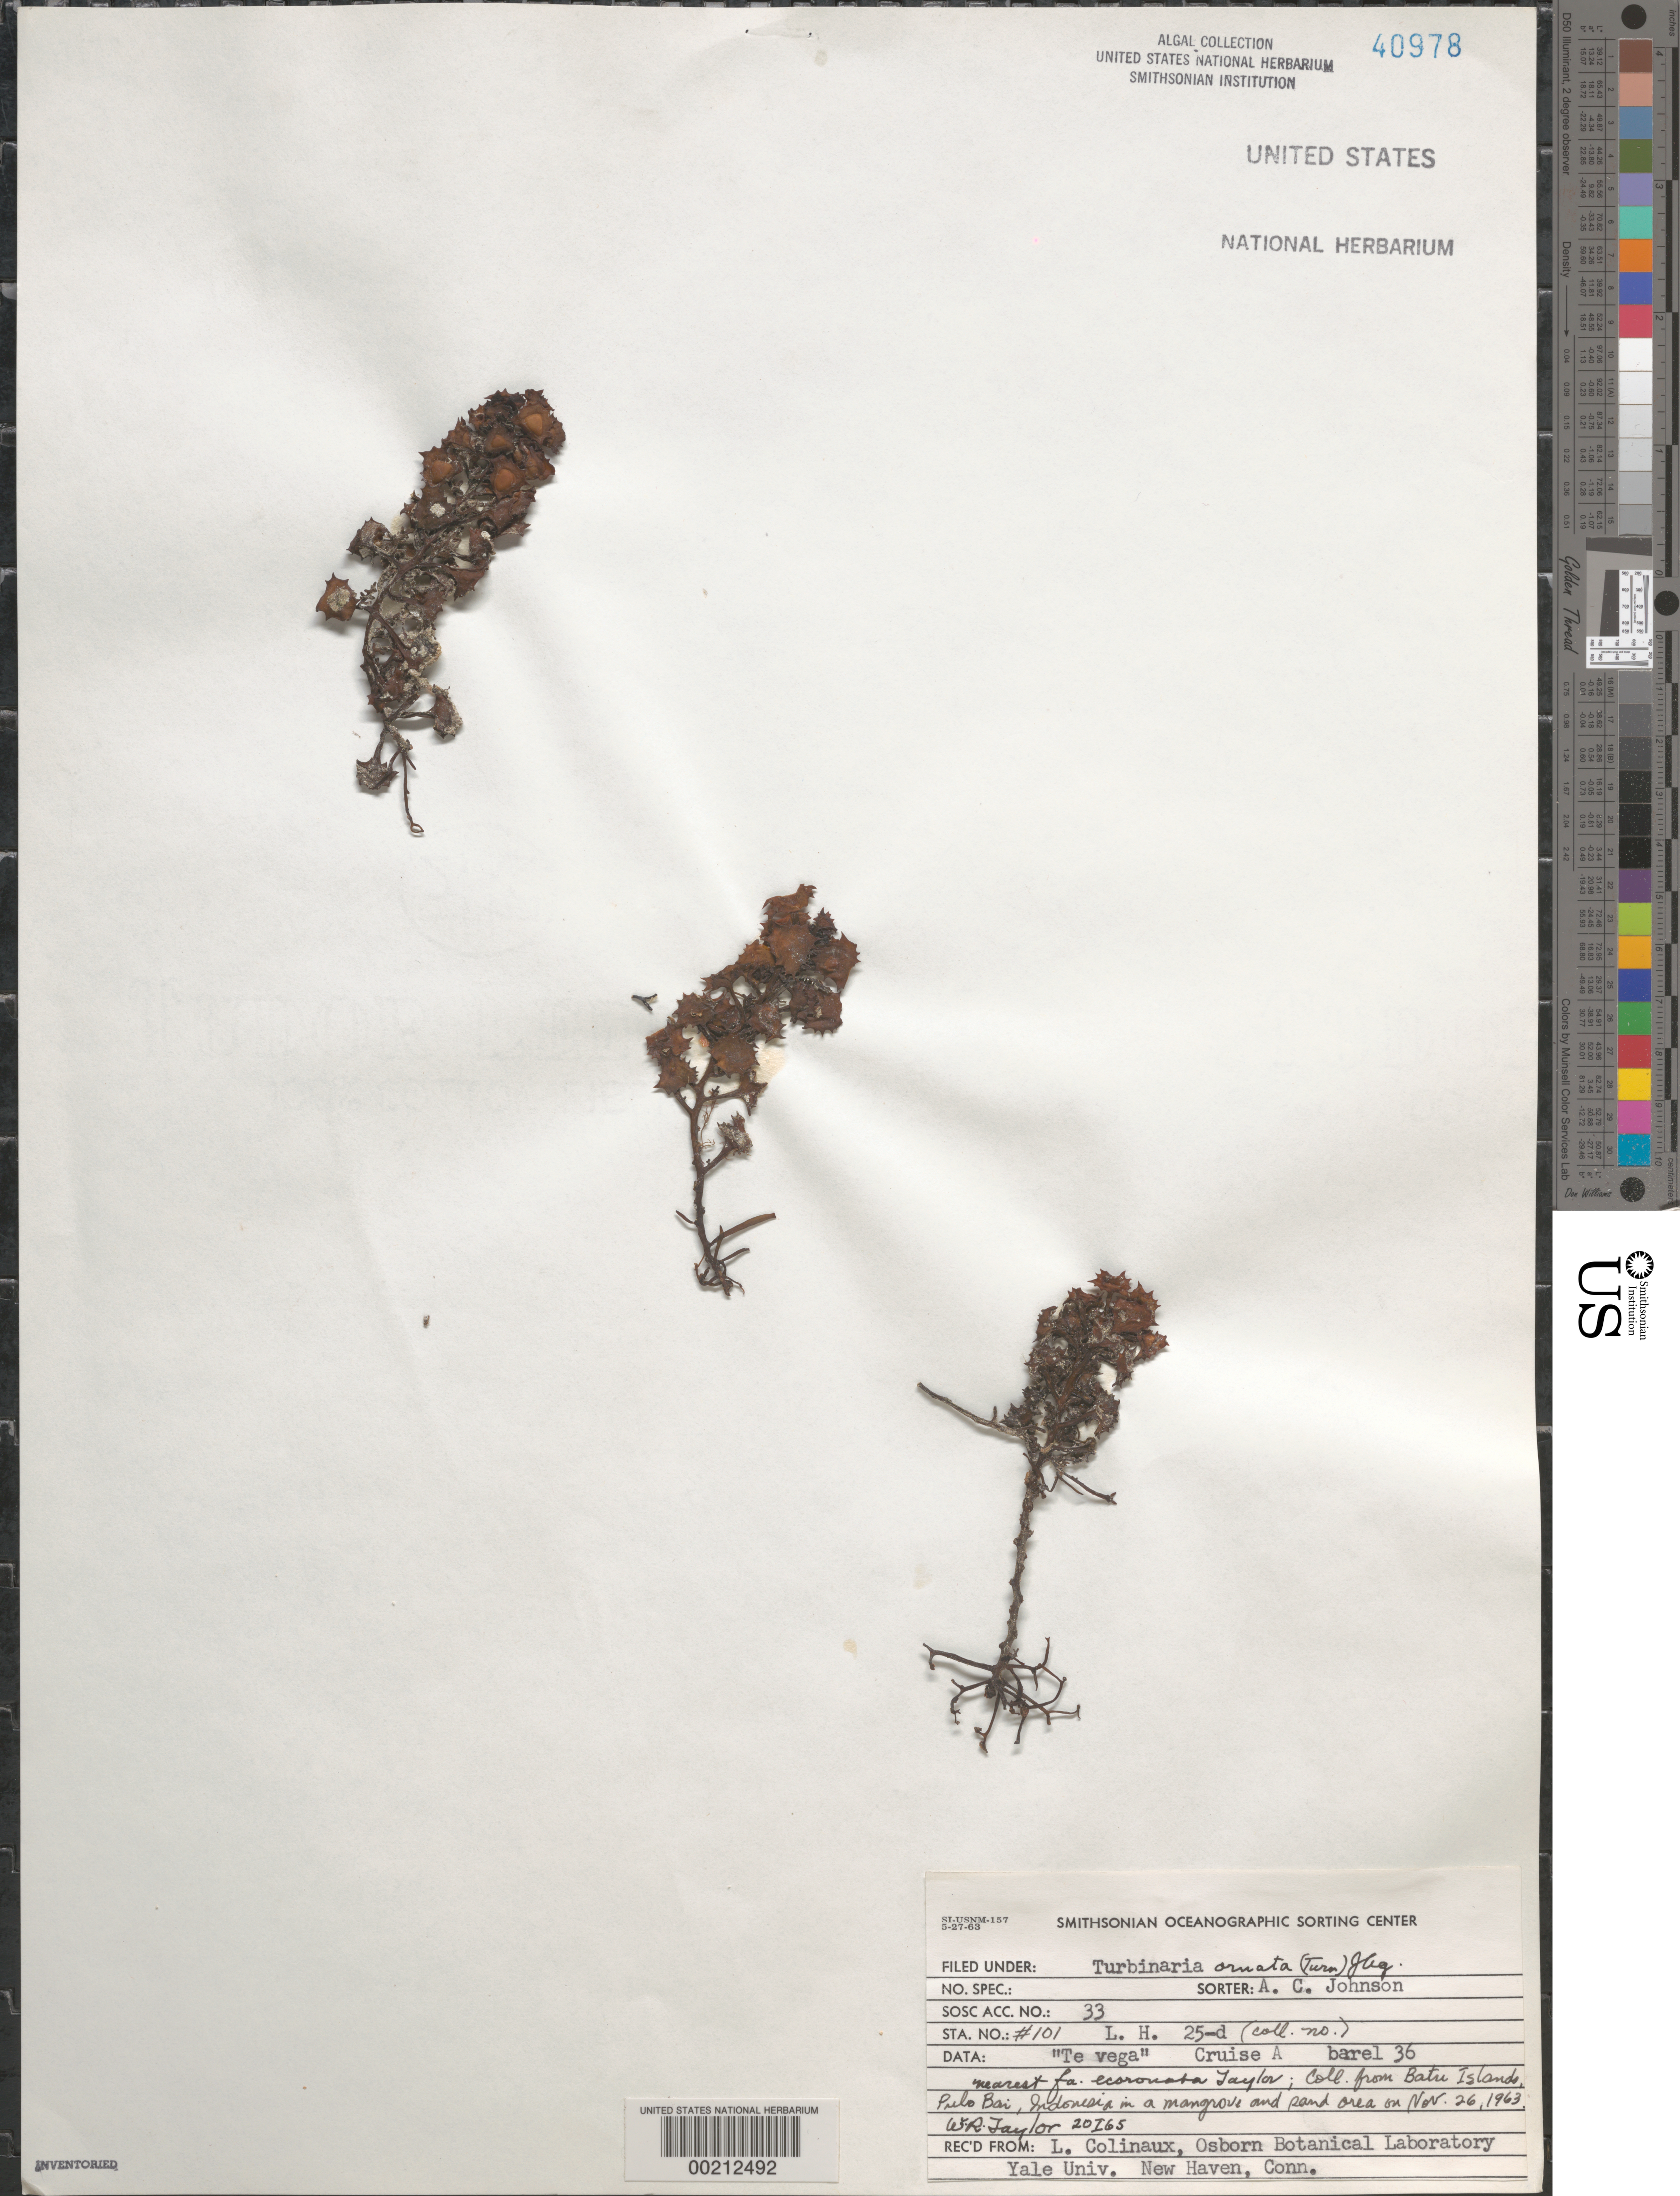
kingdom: Chromista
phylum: Ochrophyta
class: Phaeophyceae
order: Fucales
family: Sargassaceae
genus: Turbinaria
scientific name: Turbinaria ornata f. ecoronata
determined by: Taylor, William R.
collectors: L. Hillis-Colinvaux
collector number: Lh-25d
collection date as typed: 26 Nov 1963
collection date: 1963-11-26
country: Indonesia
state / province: Sumatra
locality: Pulo bai, batu islands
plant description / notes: Te Vega, Cruise A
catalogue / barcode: US 40978